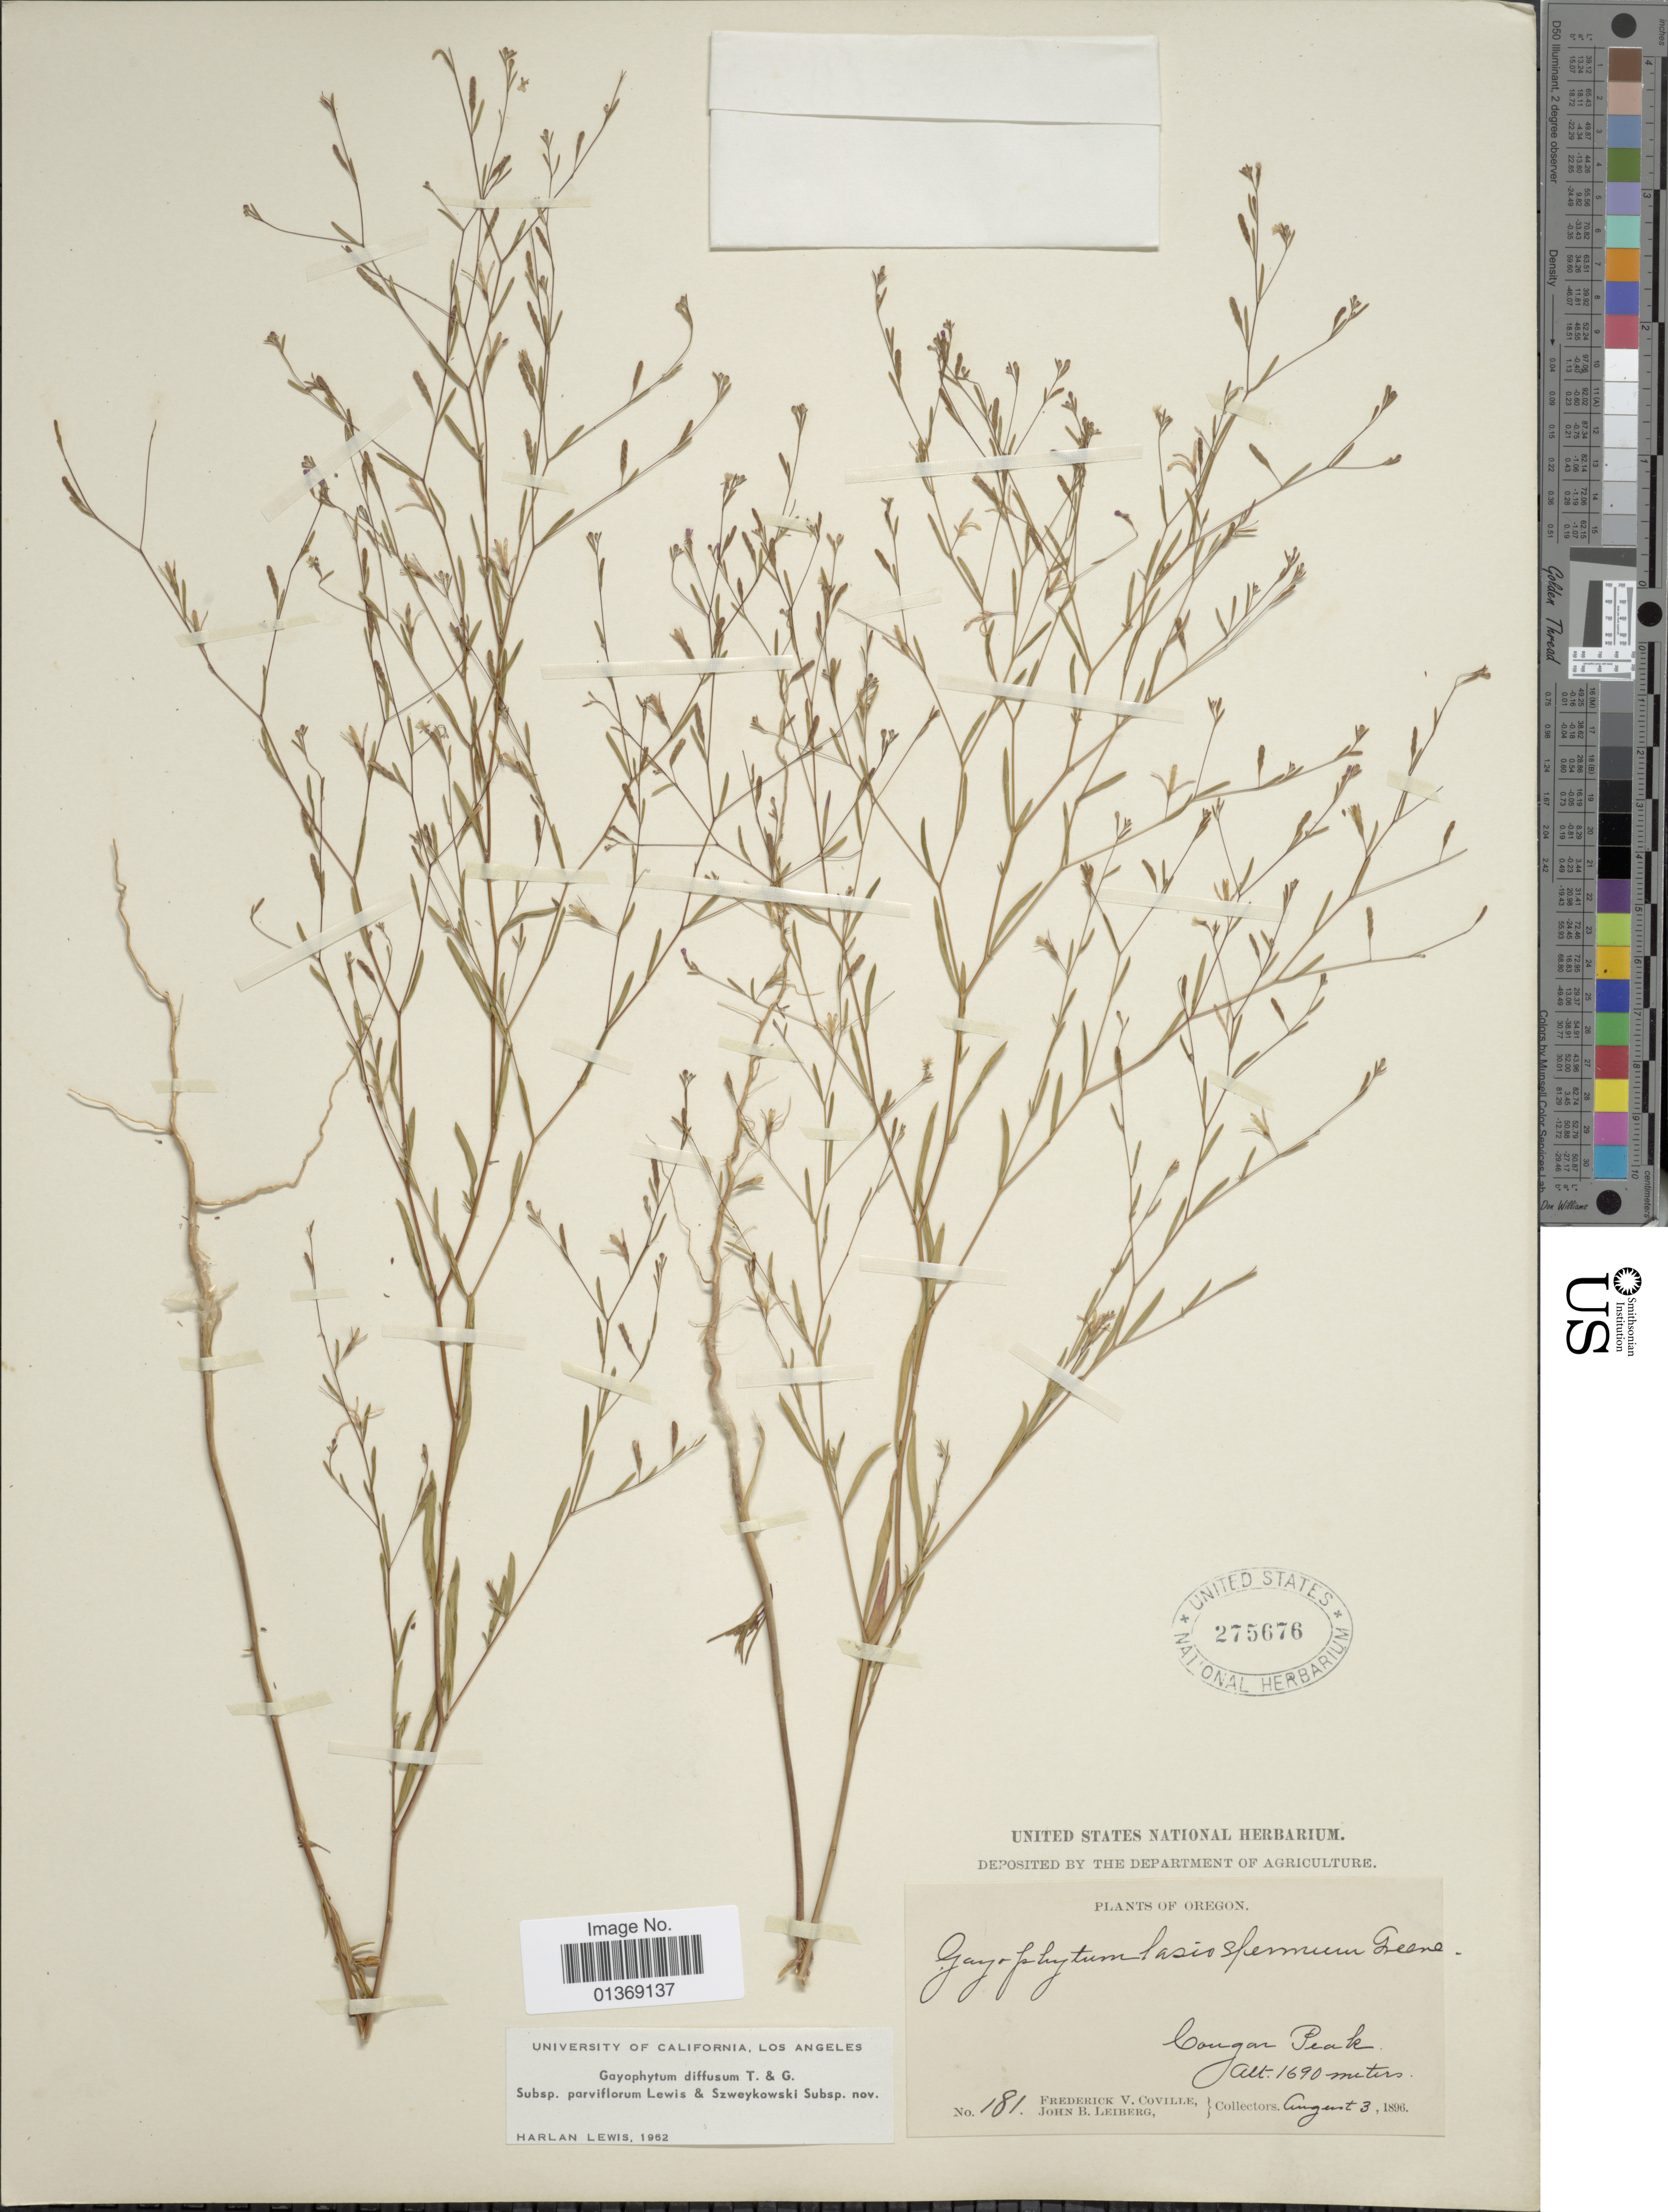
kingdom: Plantae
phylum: Tracheophyta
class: Magnoliopsida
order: Myrtales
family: Onagraceae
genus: Gayophytum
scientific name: Gayophytum diffusum subsp. parviflorum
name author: F. H. Lewis & Szweyk.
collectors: F. V. Coville & J. B. Leiberg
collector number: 181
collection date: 1896-08-03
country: United States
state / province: Oregon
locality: Cougar Peak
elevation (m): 1690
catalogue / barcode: US 275676